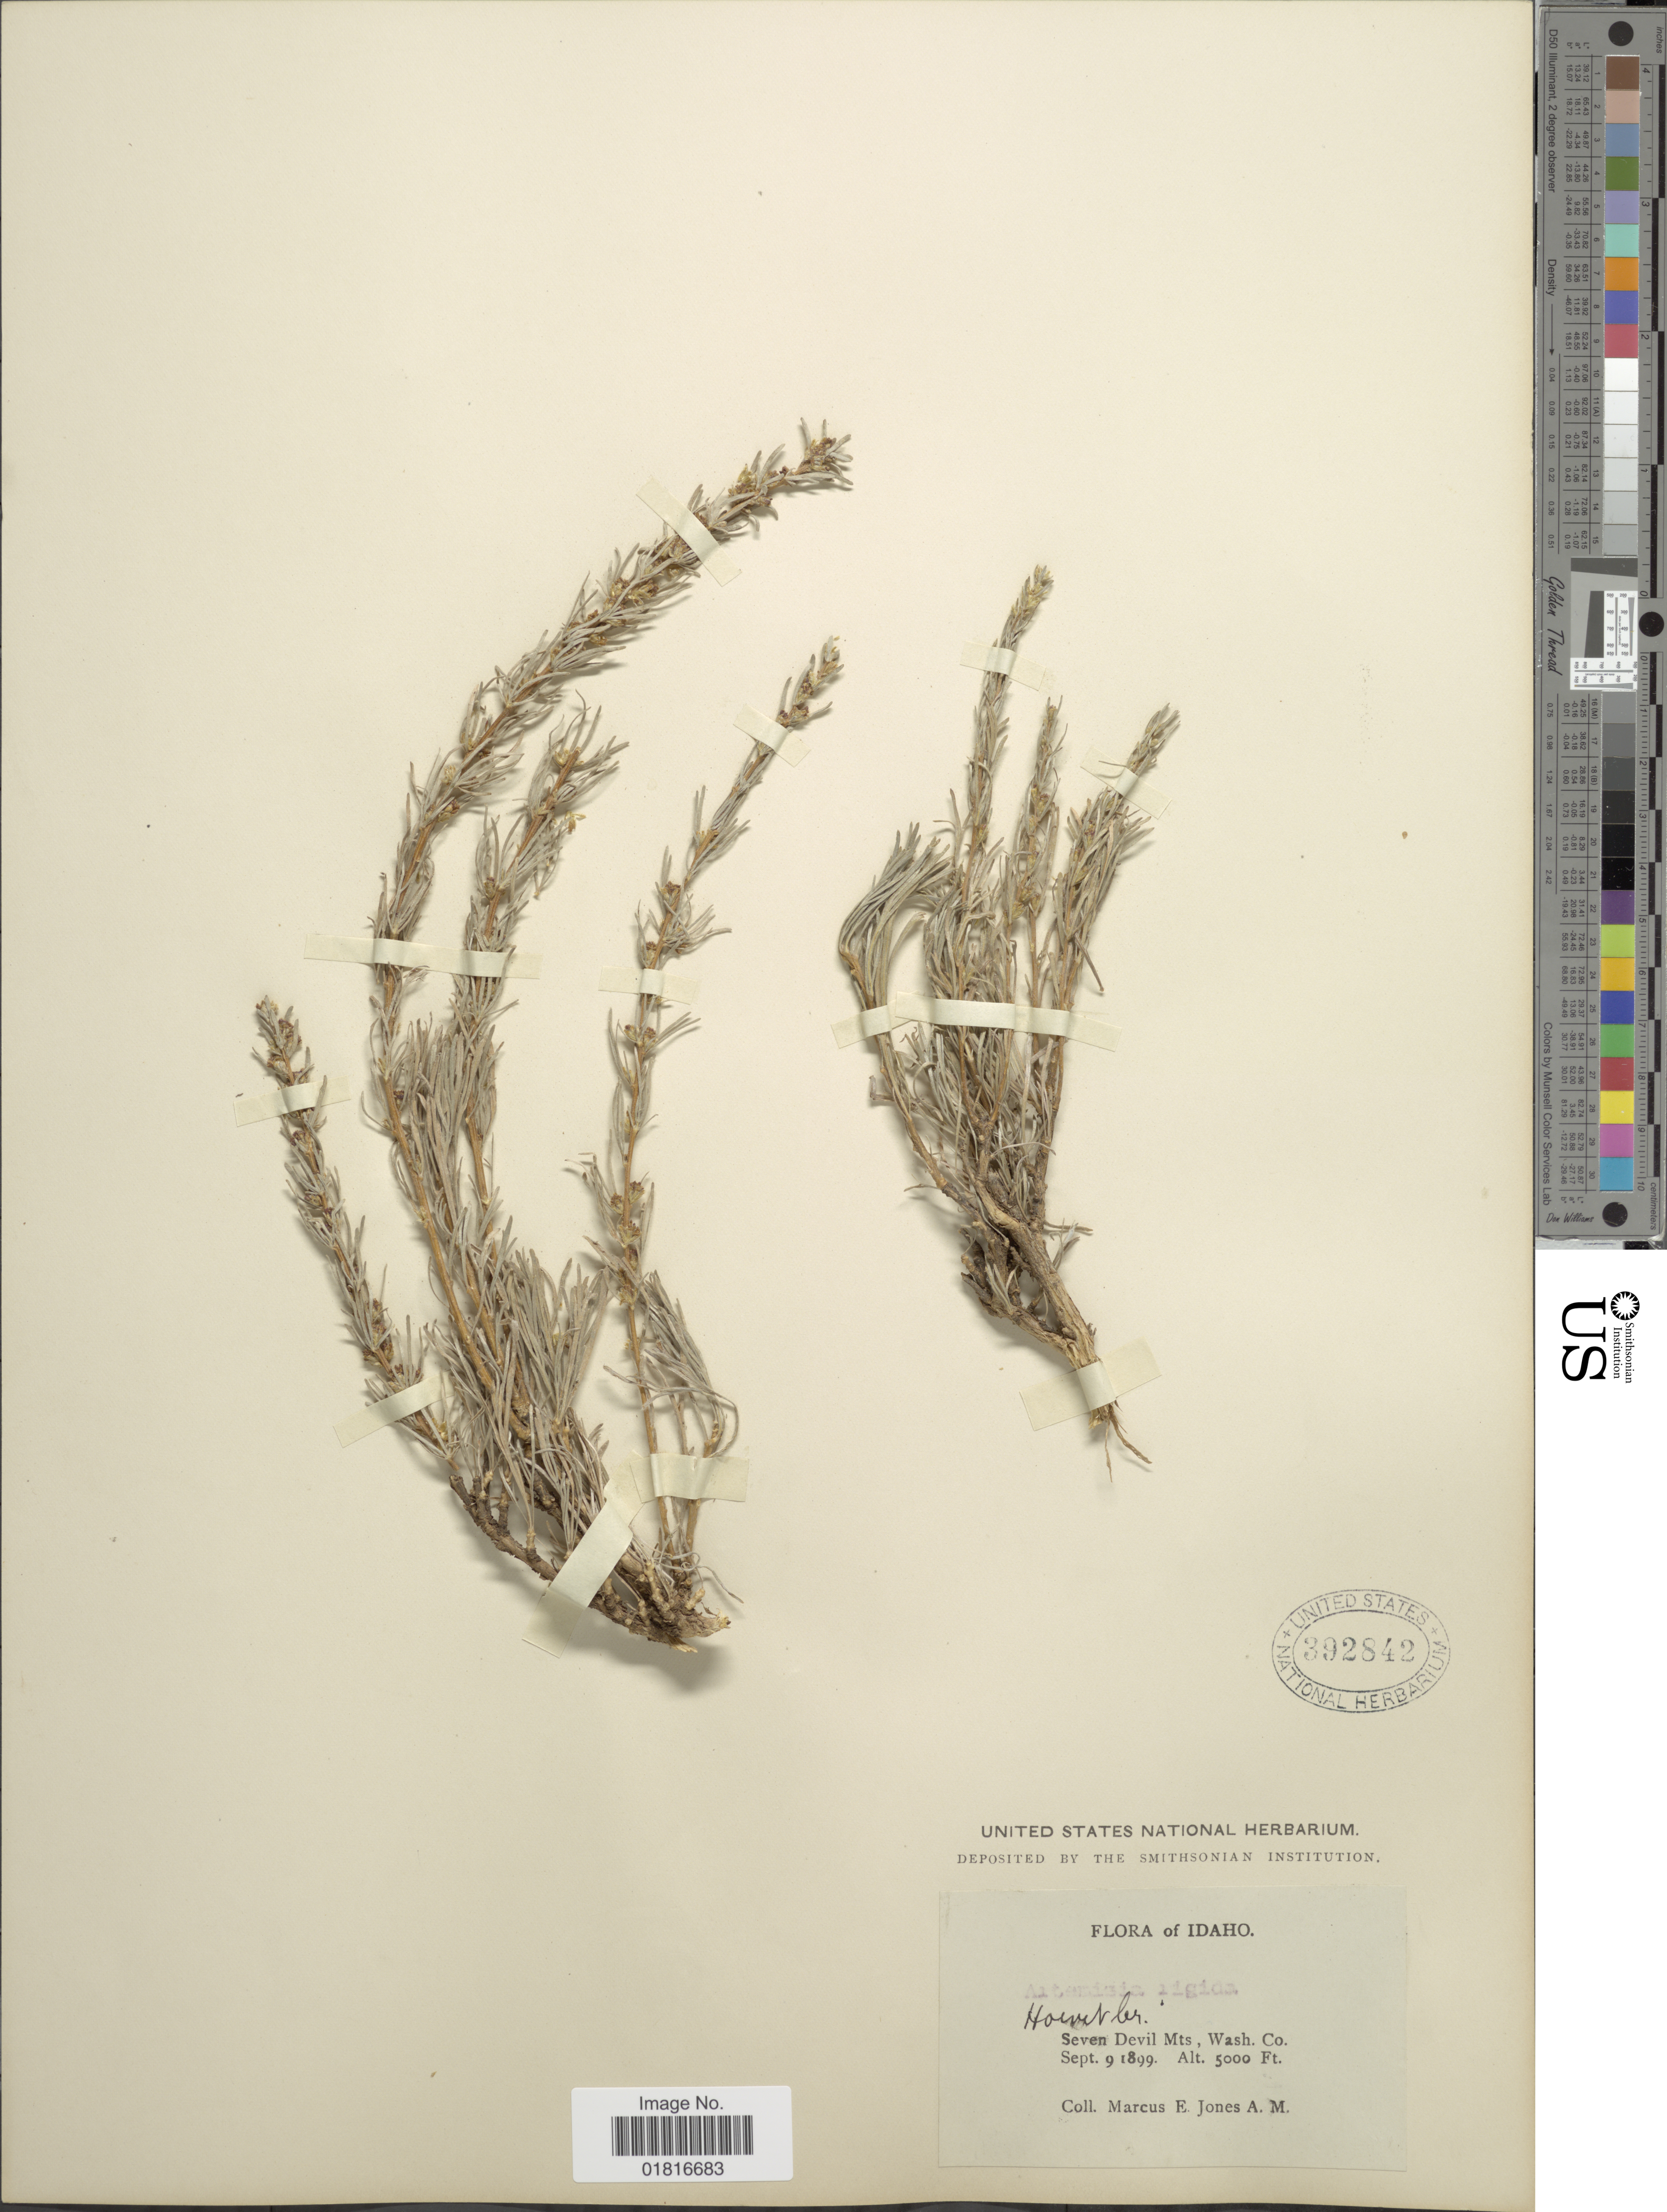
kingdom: Plantae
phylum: Tracheophyta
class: Magnoliopsida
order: Asterales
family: Asteraceae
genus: Artemisia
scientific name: Artemisia rigida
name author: (Nutt.) A. Gray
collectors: M. E. Jones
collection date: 1899-09-09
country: United States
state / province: Idaho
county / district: Washington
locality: Idaho, Hoevet Cr. Seven Devil Mts, Wash. Co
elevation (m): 1524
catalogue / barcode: US 392842